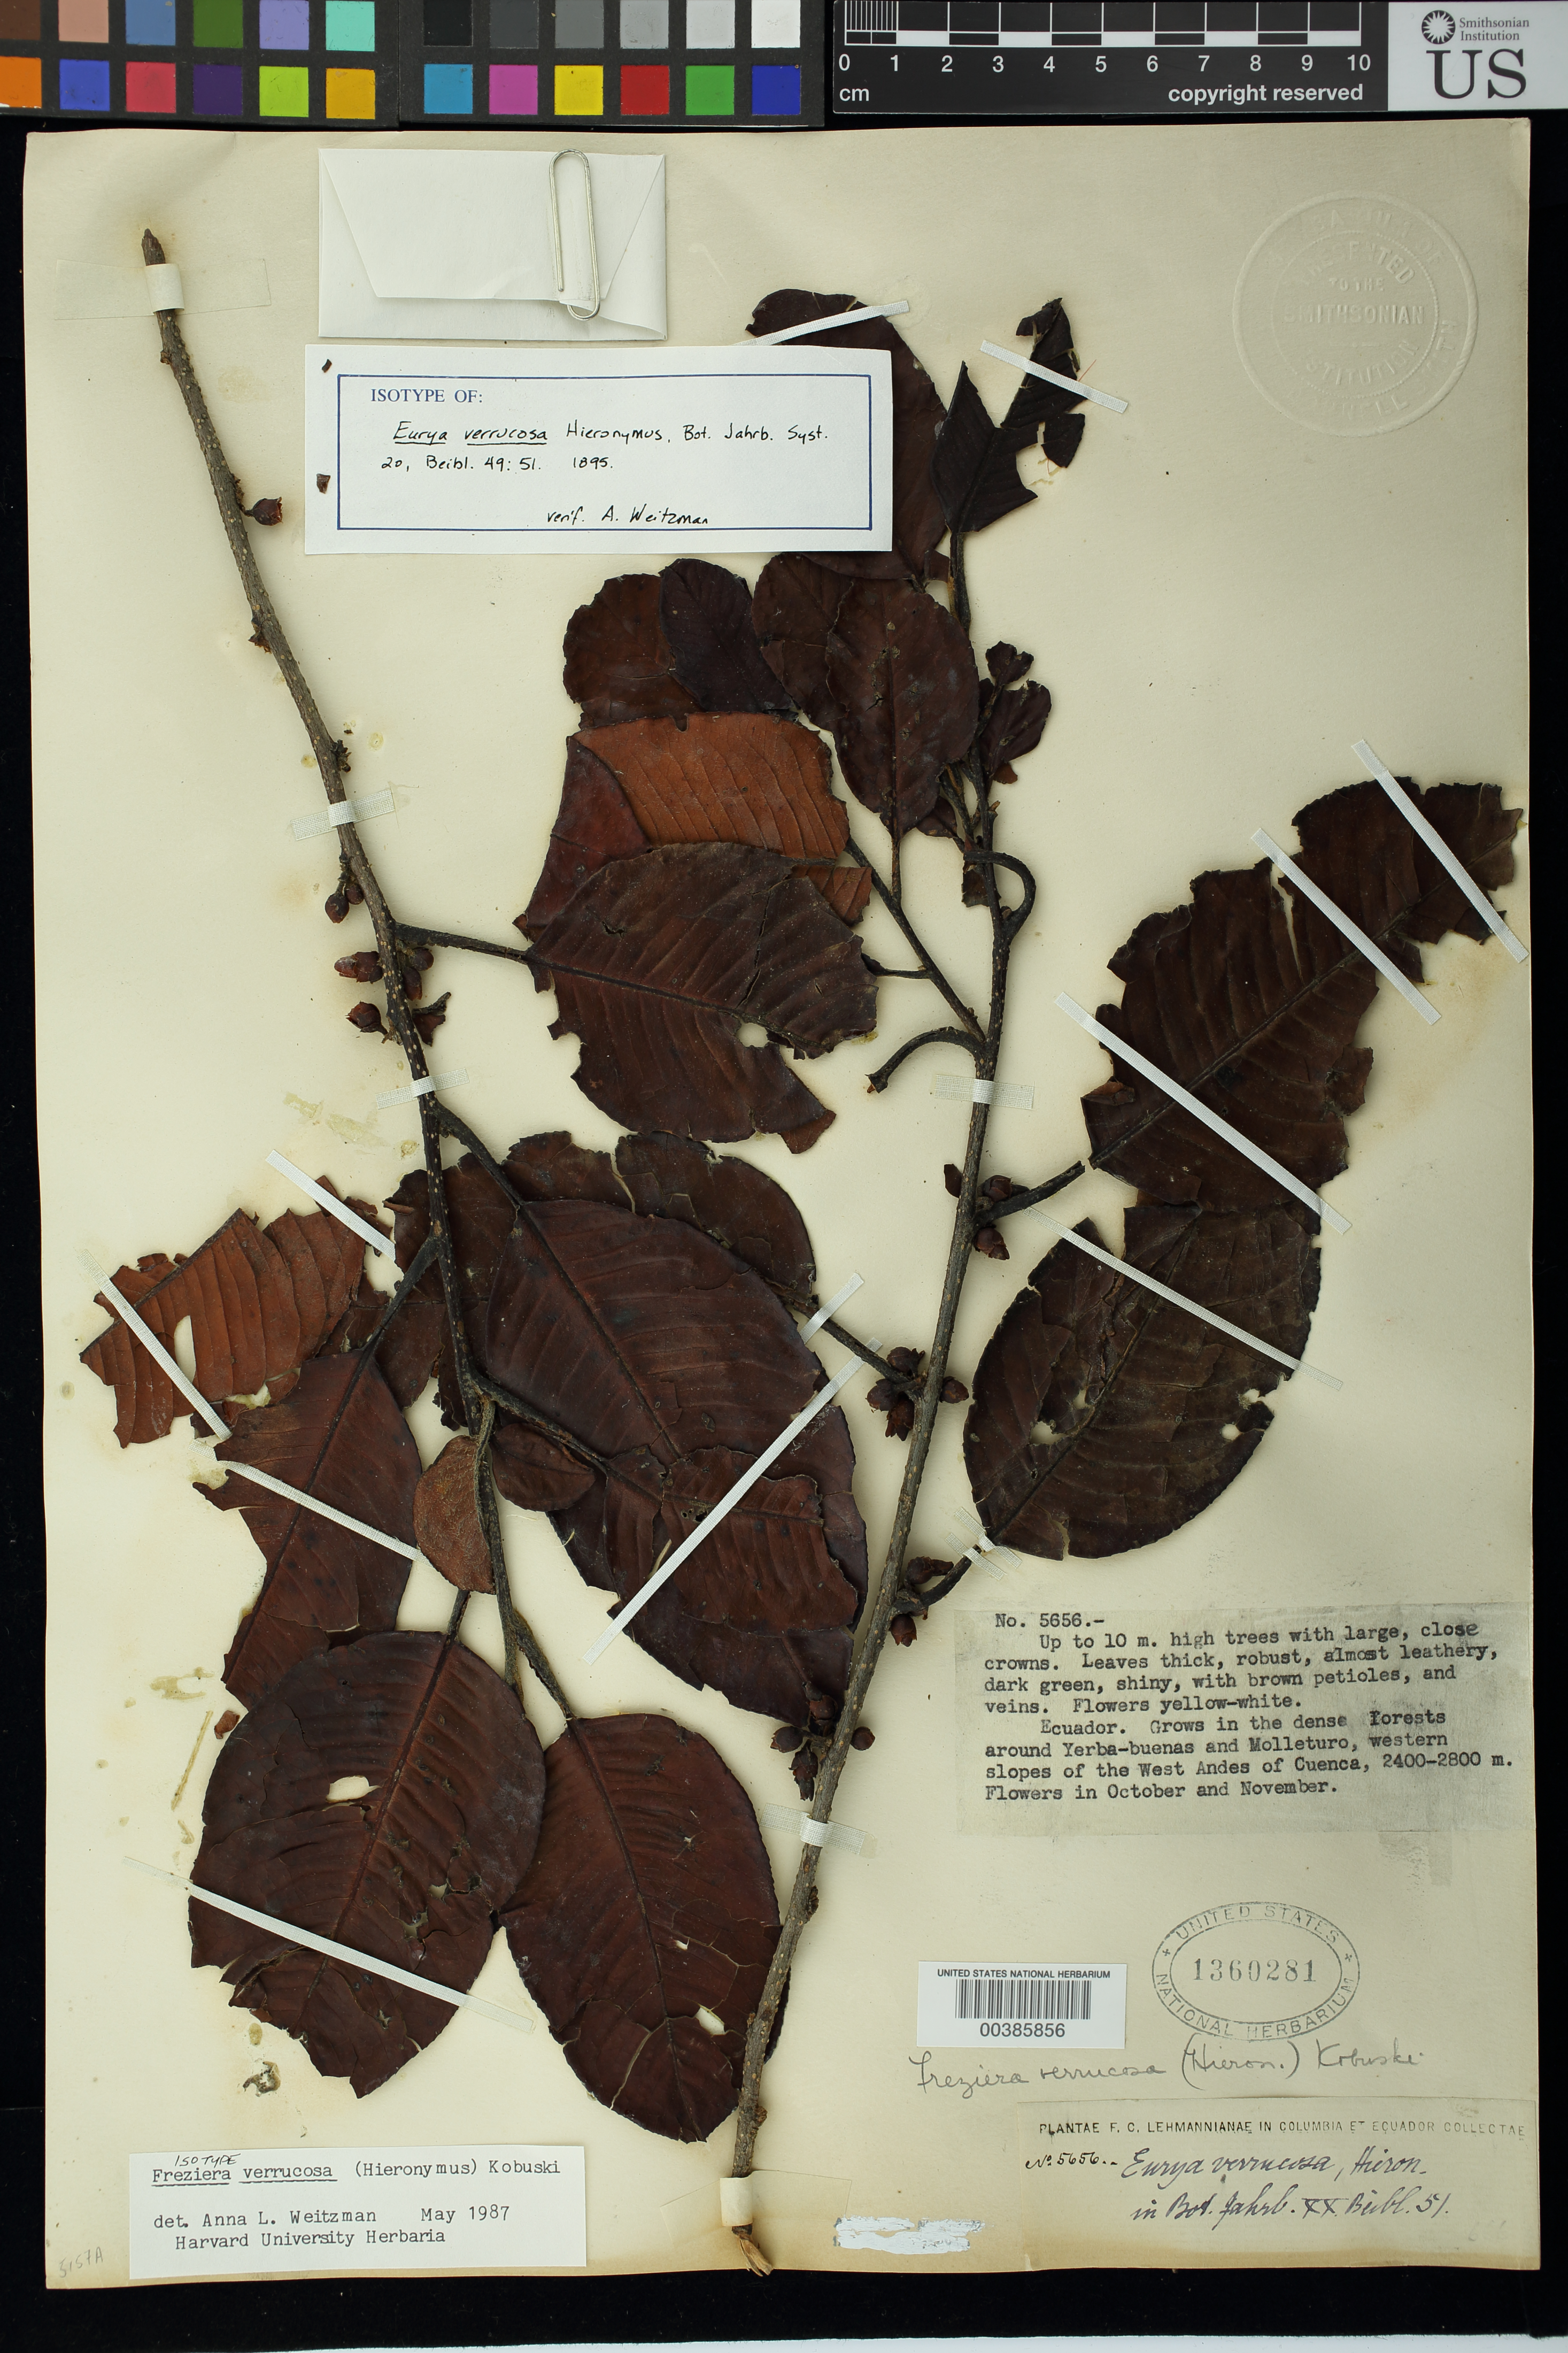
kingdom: Plantae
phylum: Tracheophyta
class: Magnoliopsida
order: Ericales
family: Pentaphylacaceae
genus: Eurya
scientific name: Eurya verrucosa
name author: Hieron.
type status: Isotype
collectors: F. C. Lehmann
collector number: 5656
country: Ecuador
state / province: Azuay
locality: Molleturo, west Andes of Cuenca.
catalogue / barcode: US 1360281